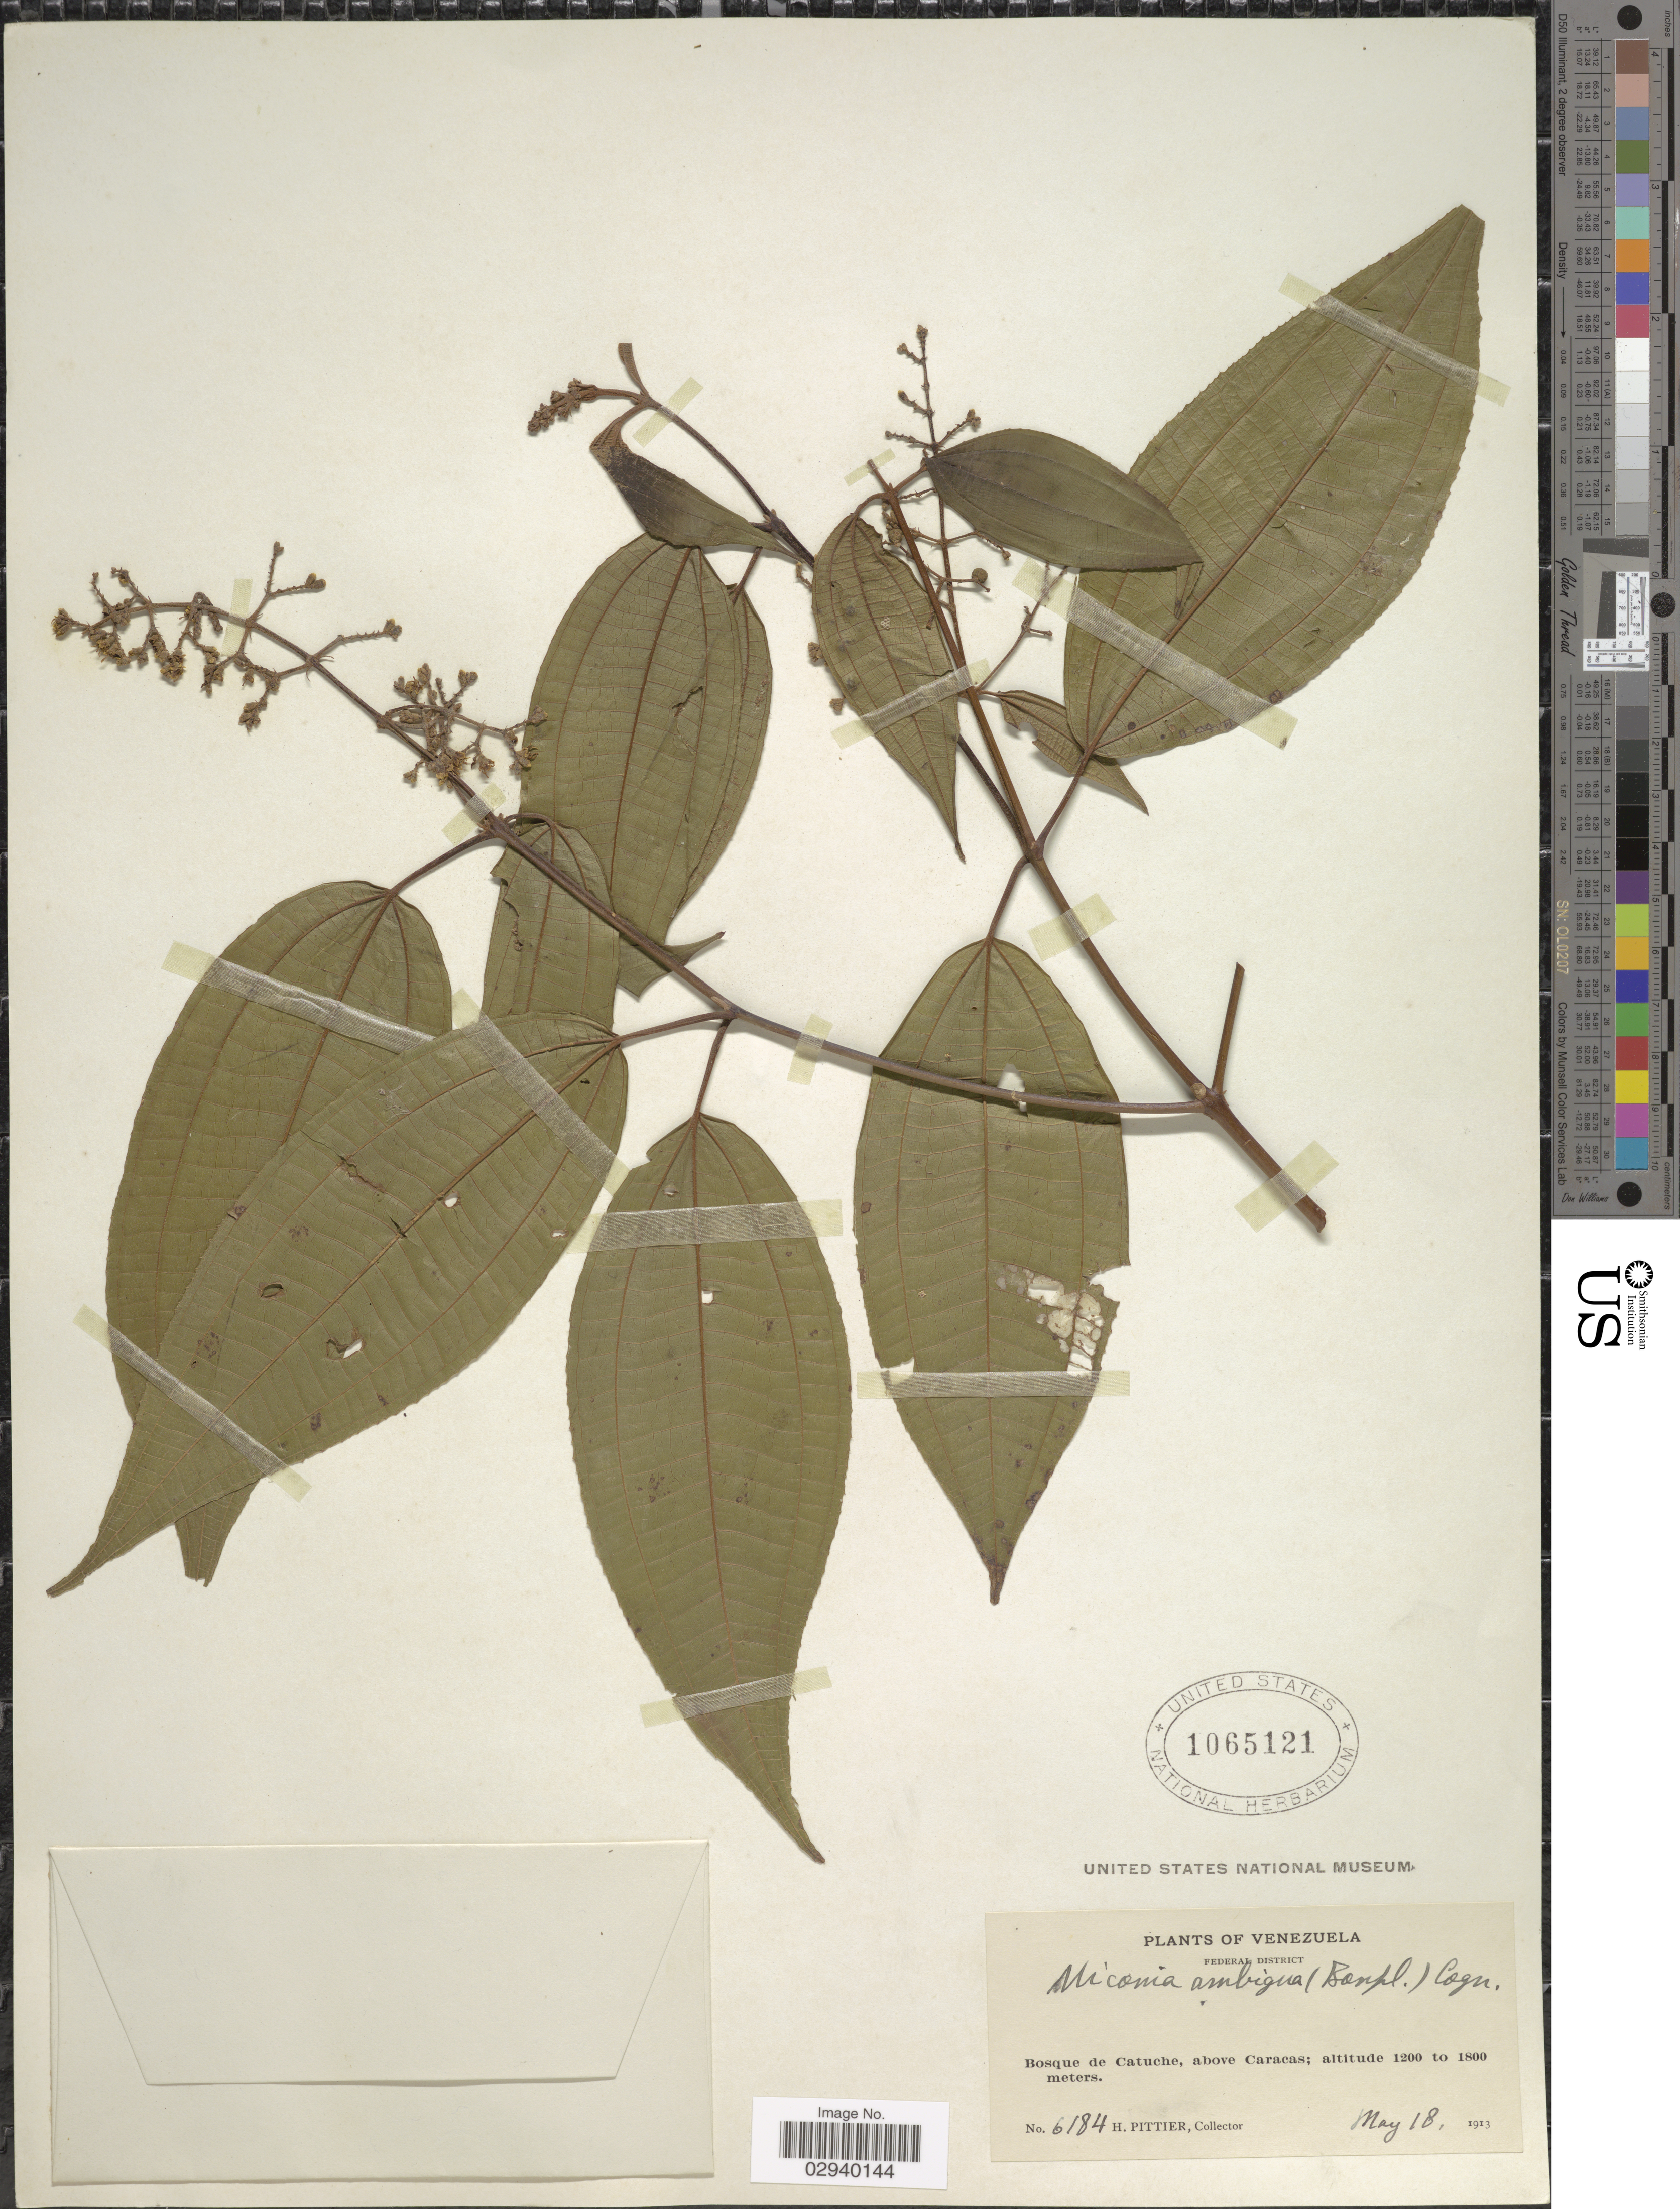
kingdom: Plantae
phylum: Tracheophyta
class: Magnoliopsida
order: Myrtales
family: Melastomataceae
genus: Miconia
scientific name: Miconia laevigata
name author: (L.) D. Don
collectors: H. F. Pittier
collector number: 6184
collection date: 1913-05-18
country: Venezuela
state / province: Distrito Federal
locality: Federal District. Bosque de Catuche, above Caracas.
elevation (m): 1200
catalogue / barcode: US 1065121